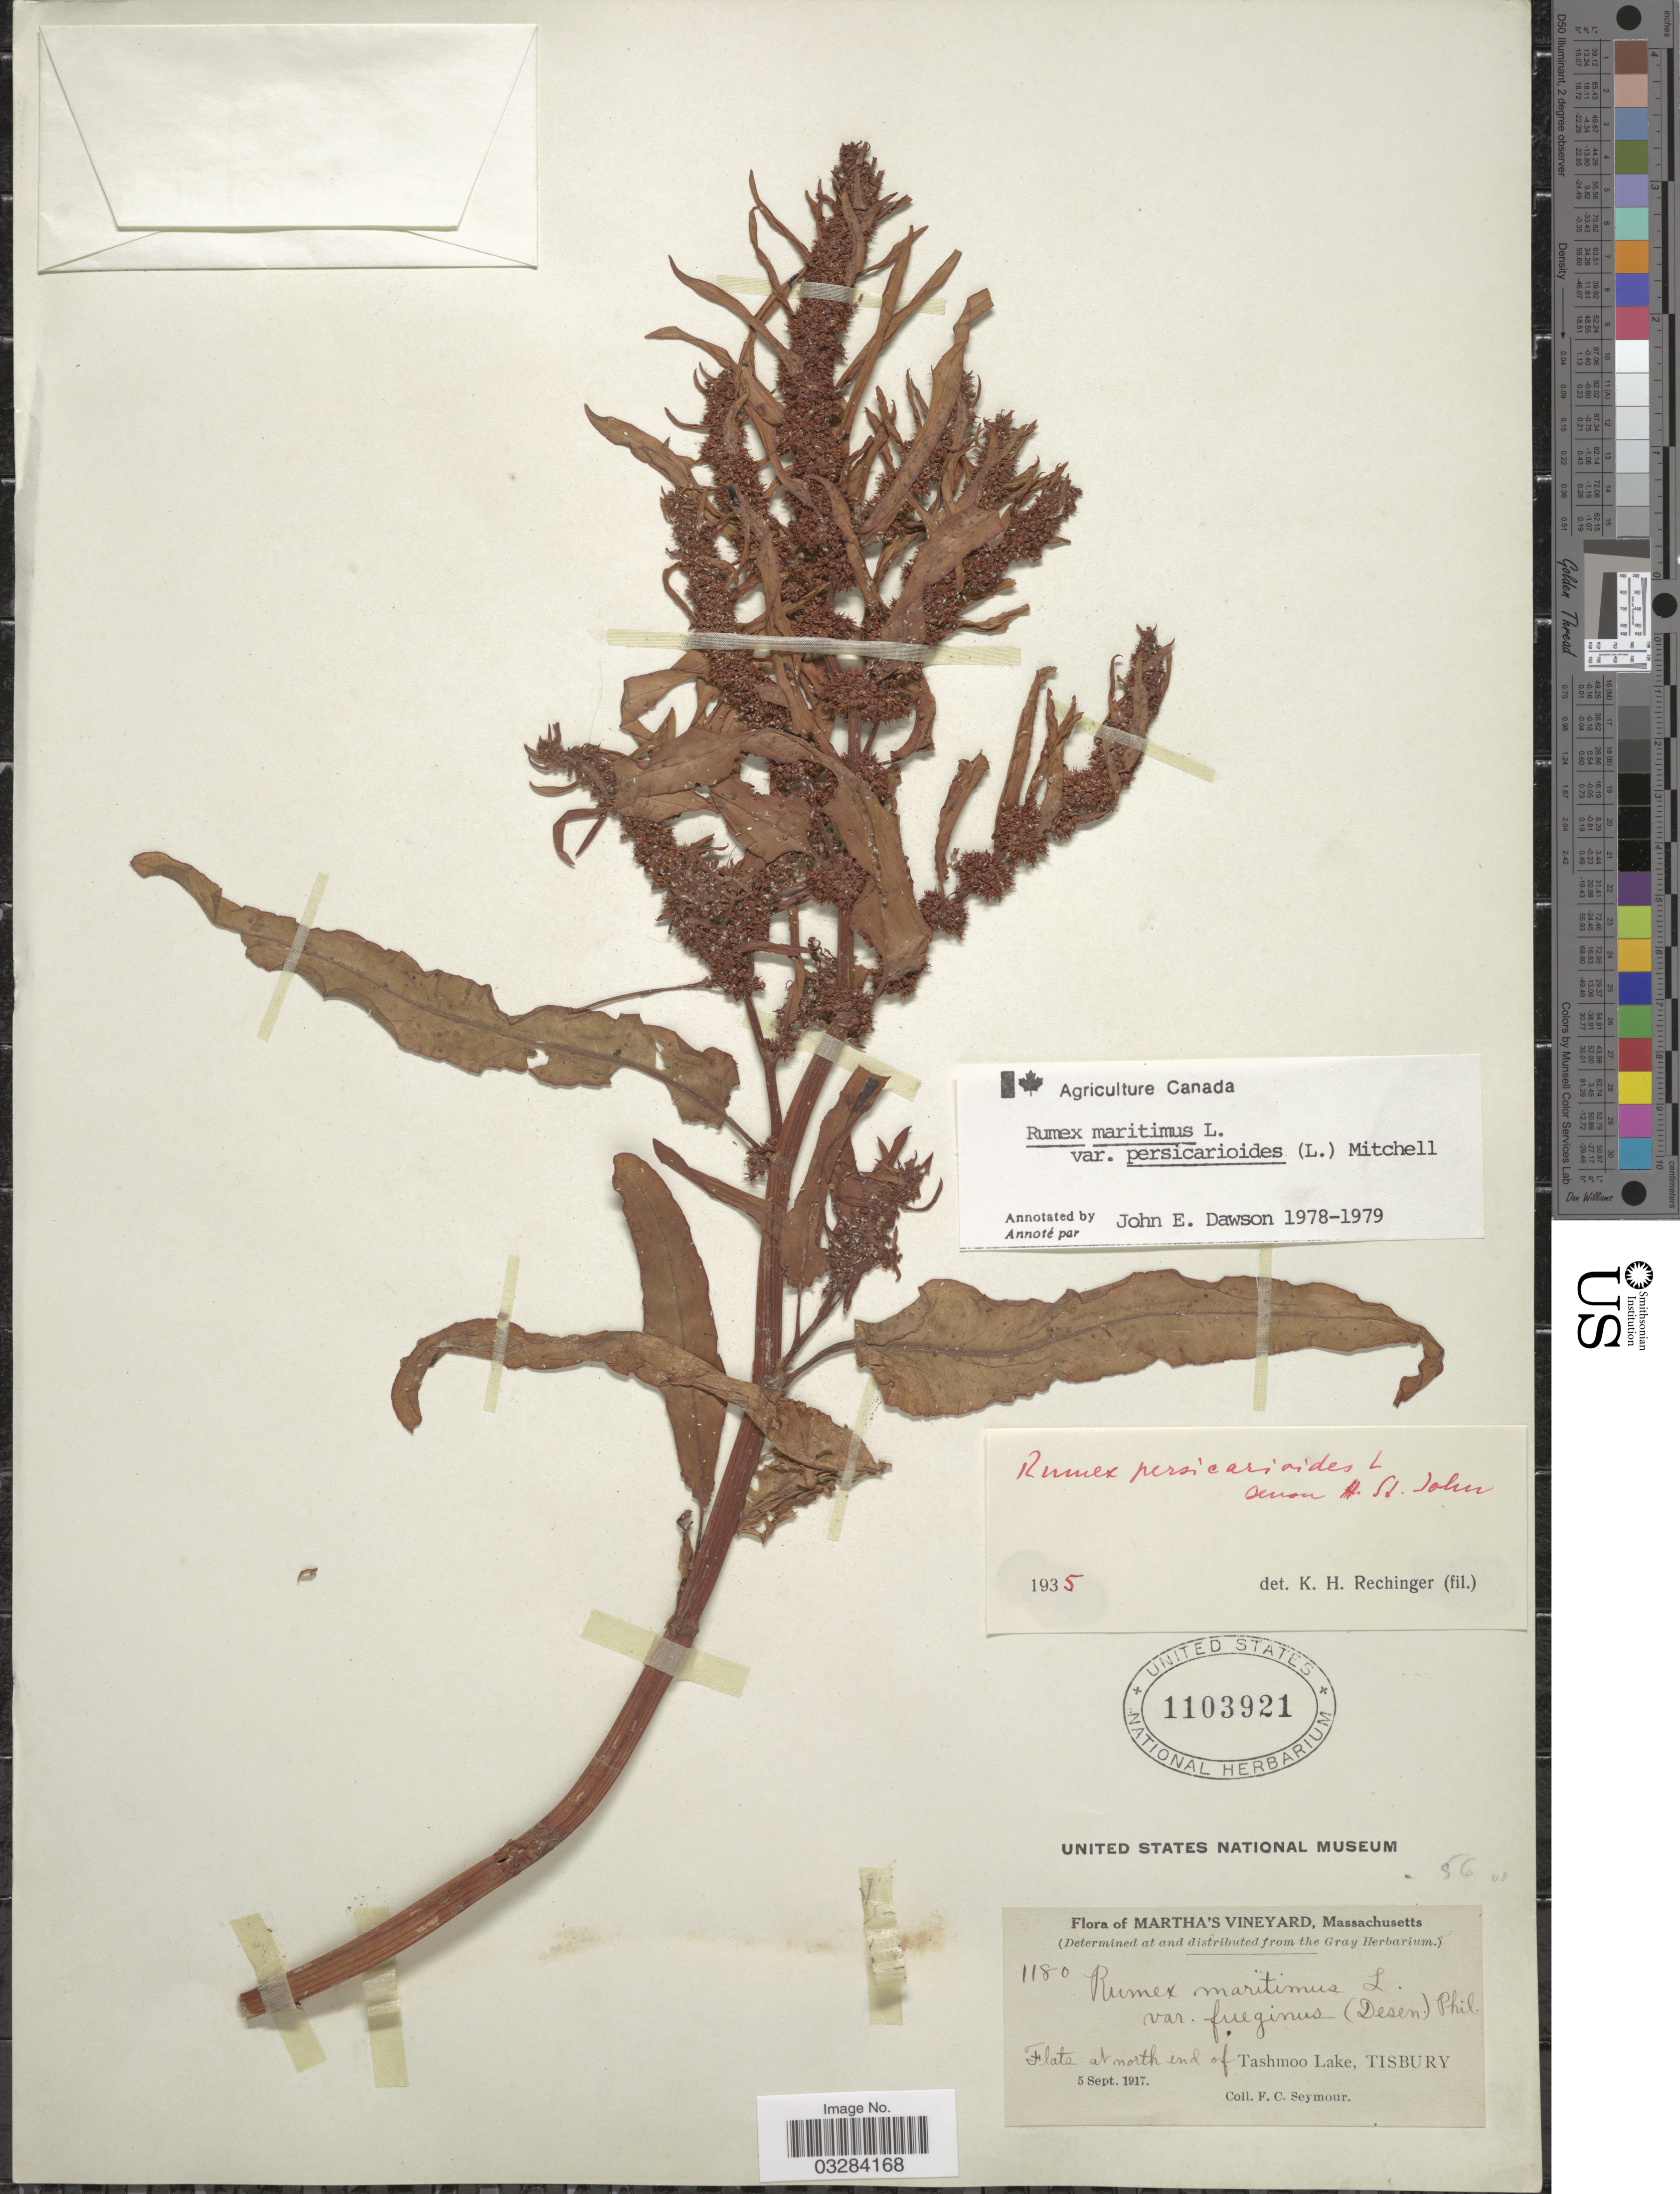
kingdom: Plantae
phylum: Tracheophyta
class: Magnoliopsida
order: Caryophyllales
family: Polygonaceae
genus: Rumex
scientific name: Rumex maritimus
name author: L.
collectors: F. C. Seymour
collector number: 1180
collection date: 1917-09-05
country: United States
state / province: Massachusetts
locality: Martha's Vineyard. Flats at north end of Tashmoo Lake, Tisbury.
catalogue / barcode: US 1103921